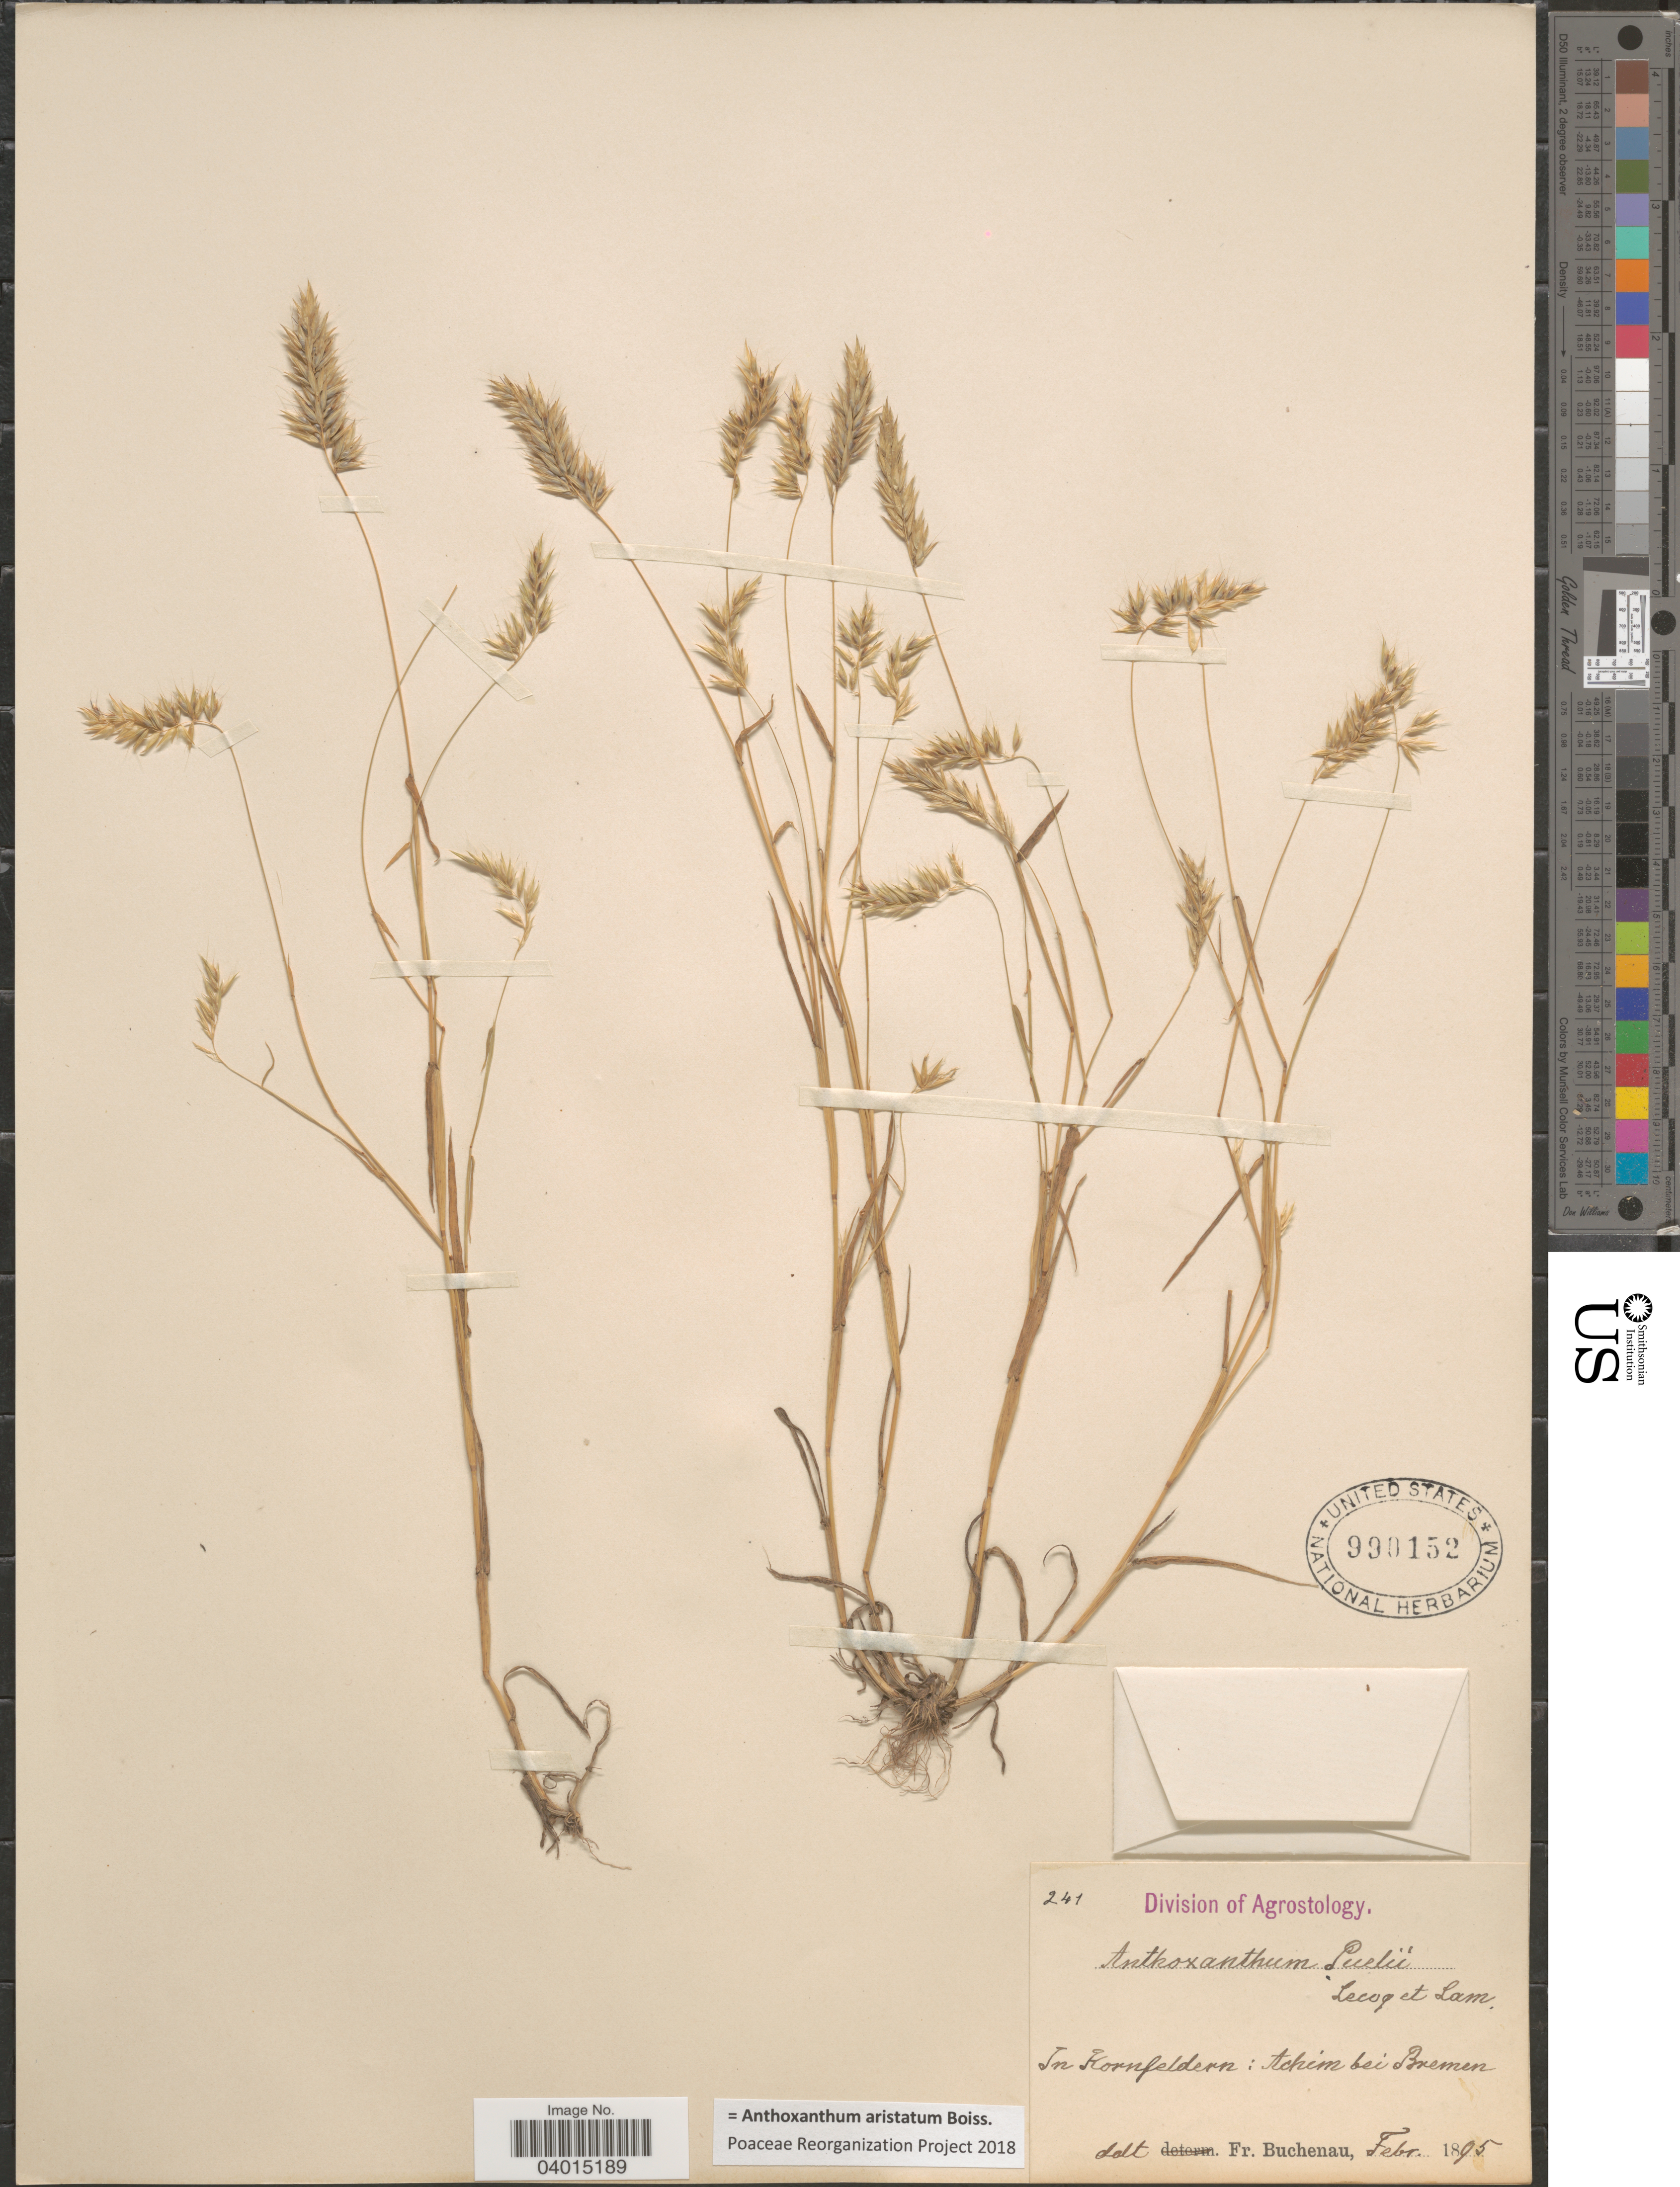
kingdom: Plantae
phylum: Tracheophyta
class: Liliopsida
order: Poales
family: Poaceae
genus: Anthoxanthum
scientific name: Anthoxanthum aristatum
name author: Boiss.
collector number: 241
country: Germany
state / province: Bremen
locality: In Kornfeldern: Achim bei Bremen.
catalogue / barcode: US 990152